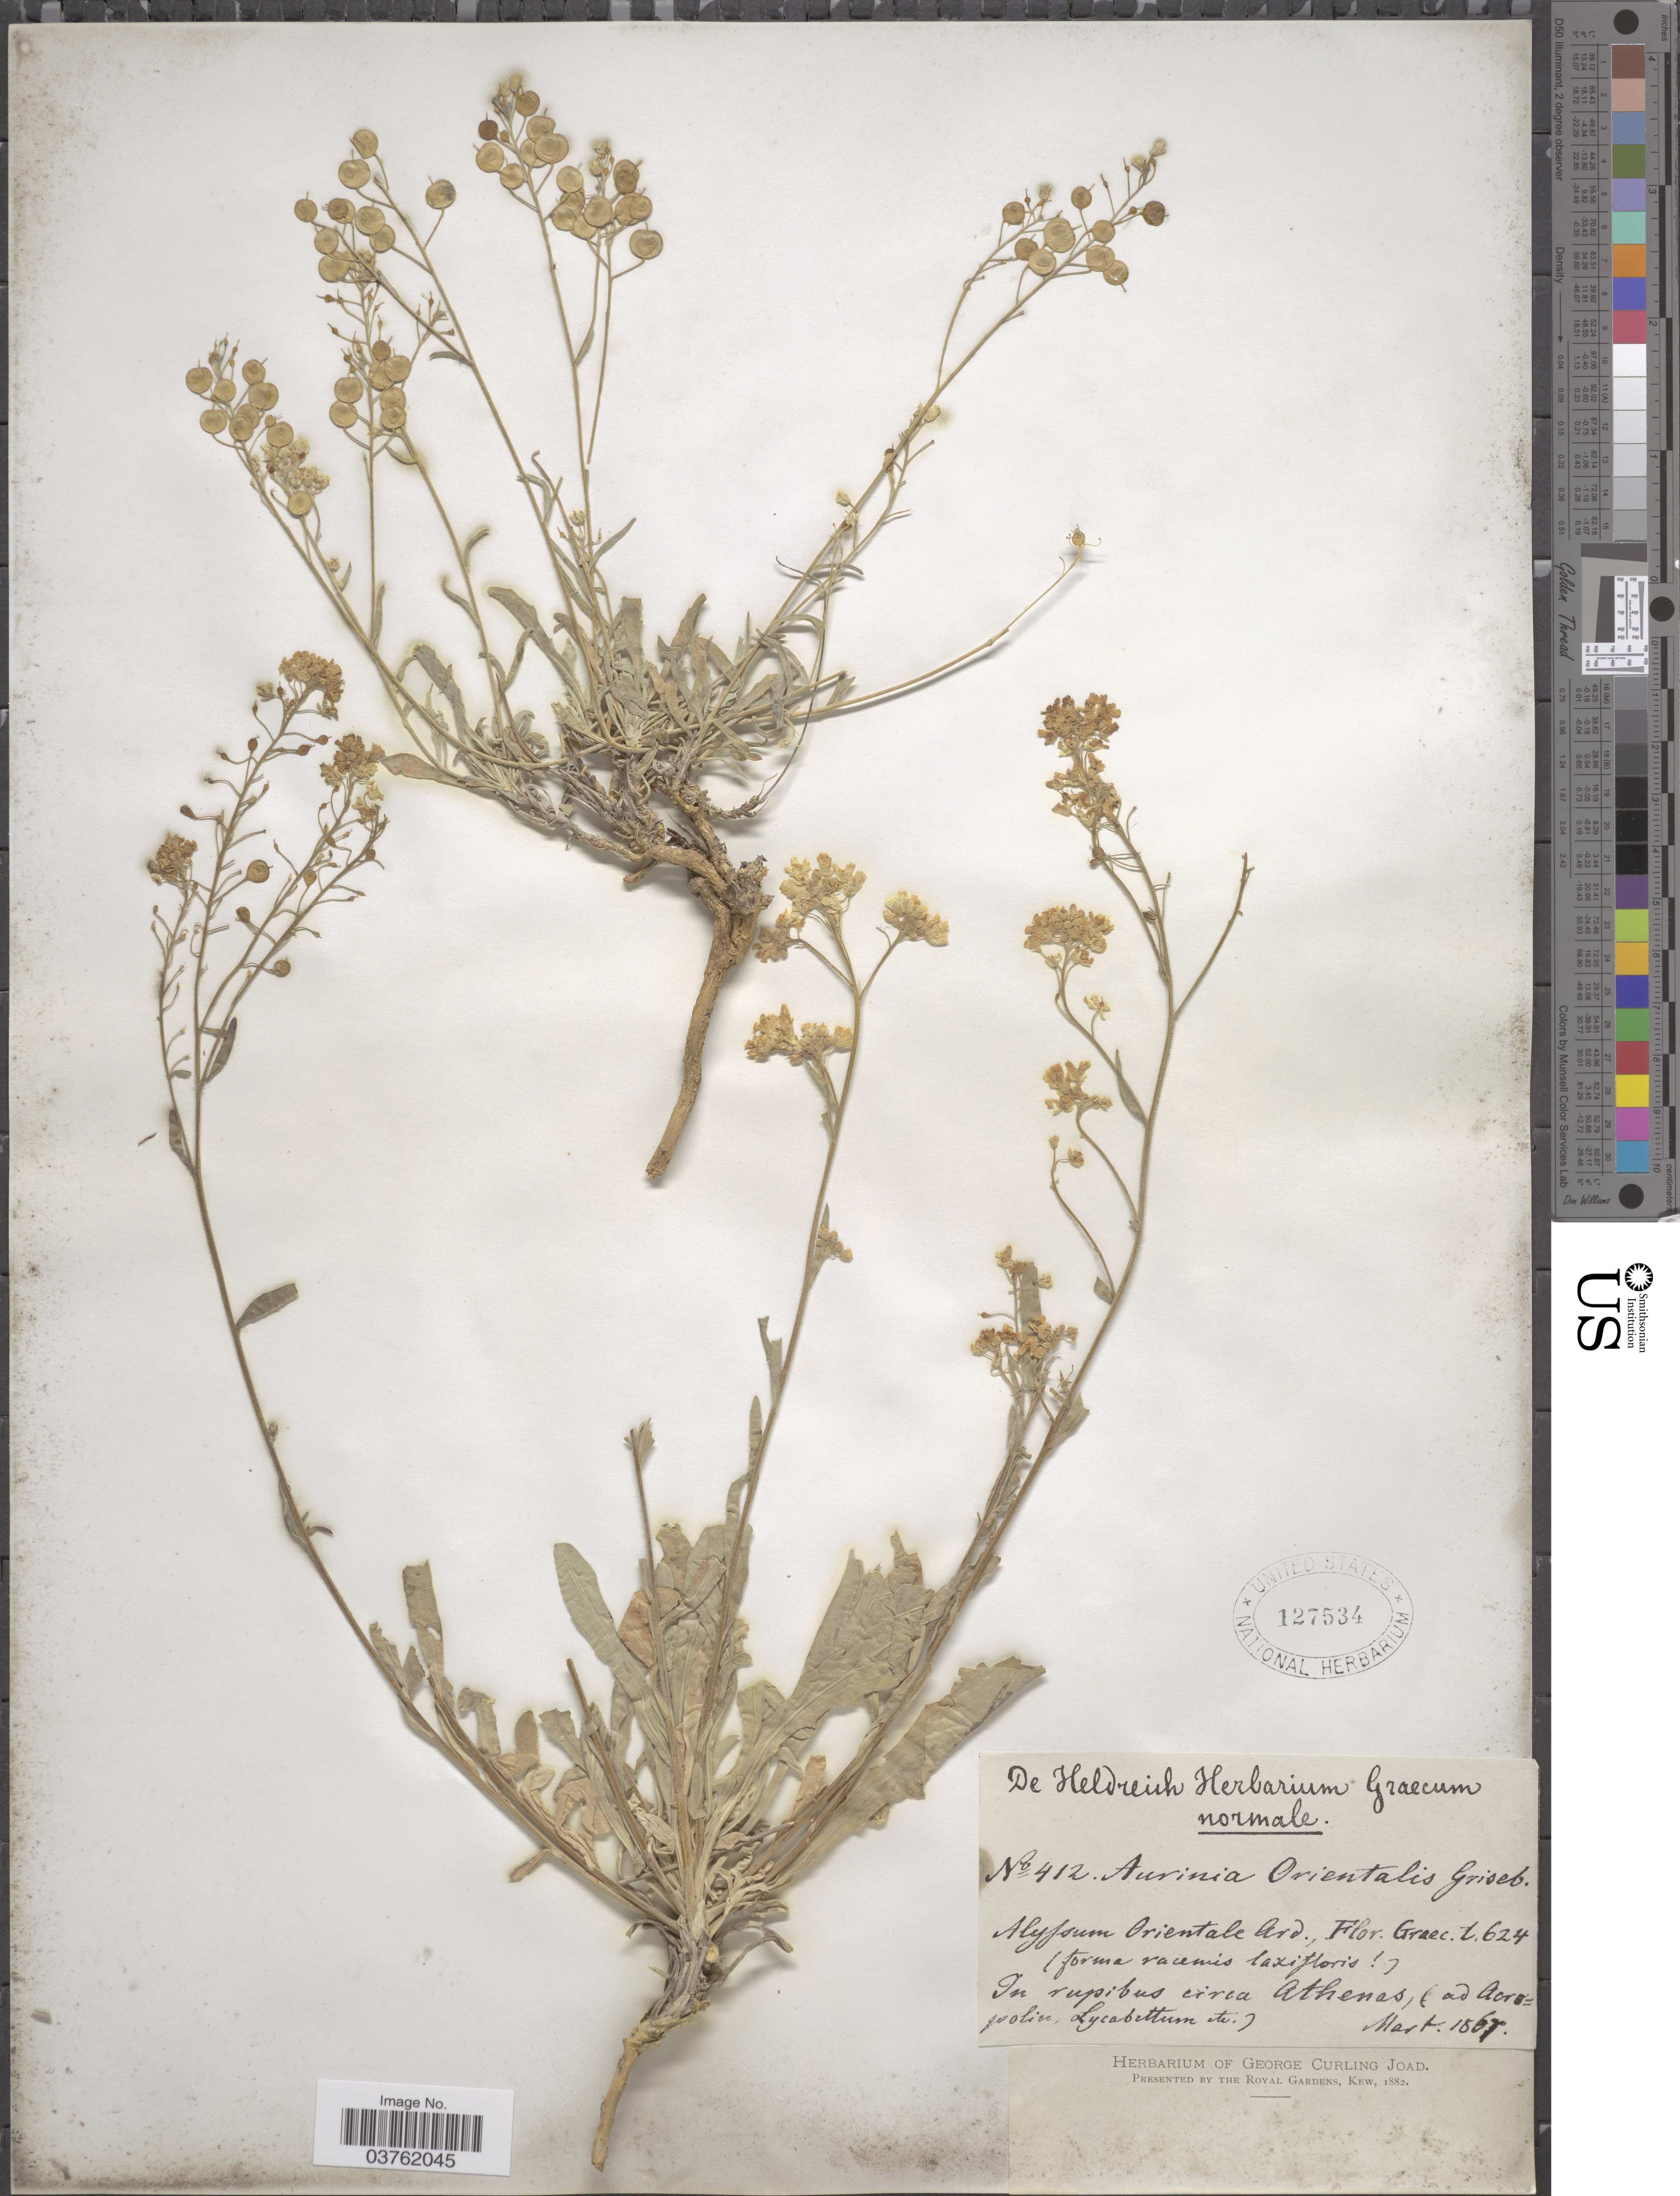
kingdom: Plantae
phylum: Tracheophyta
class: Magnoliopsida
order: Brassicales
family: Brassicaceae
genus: Alyssum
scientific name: Alyssum orientale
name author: Ard.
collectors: -. De Heldreich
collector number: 412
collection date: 1867-03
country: Greece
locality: In rupibus circa Athenas, (ad Acropoliu, Lycabettum etc.).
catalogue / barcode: US 127534